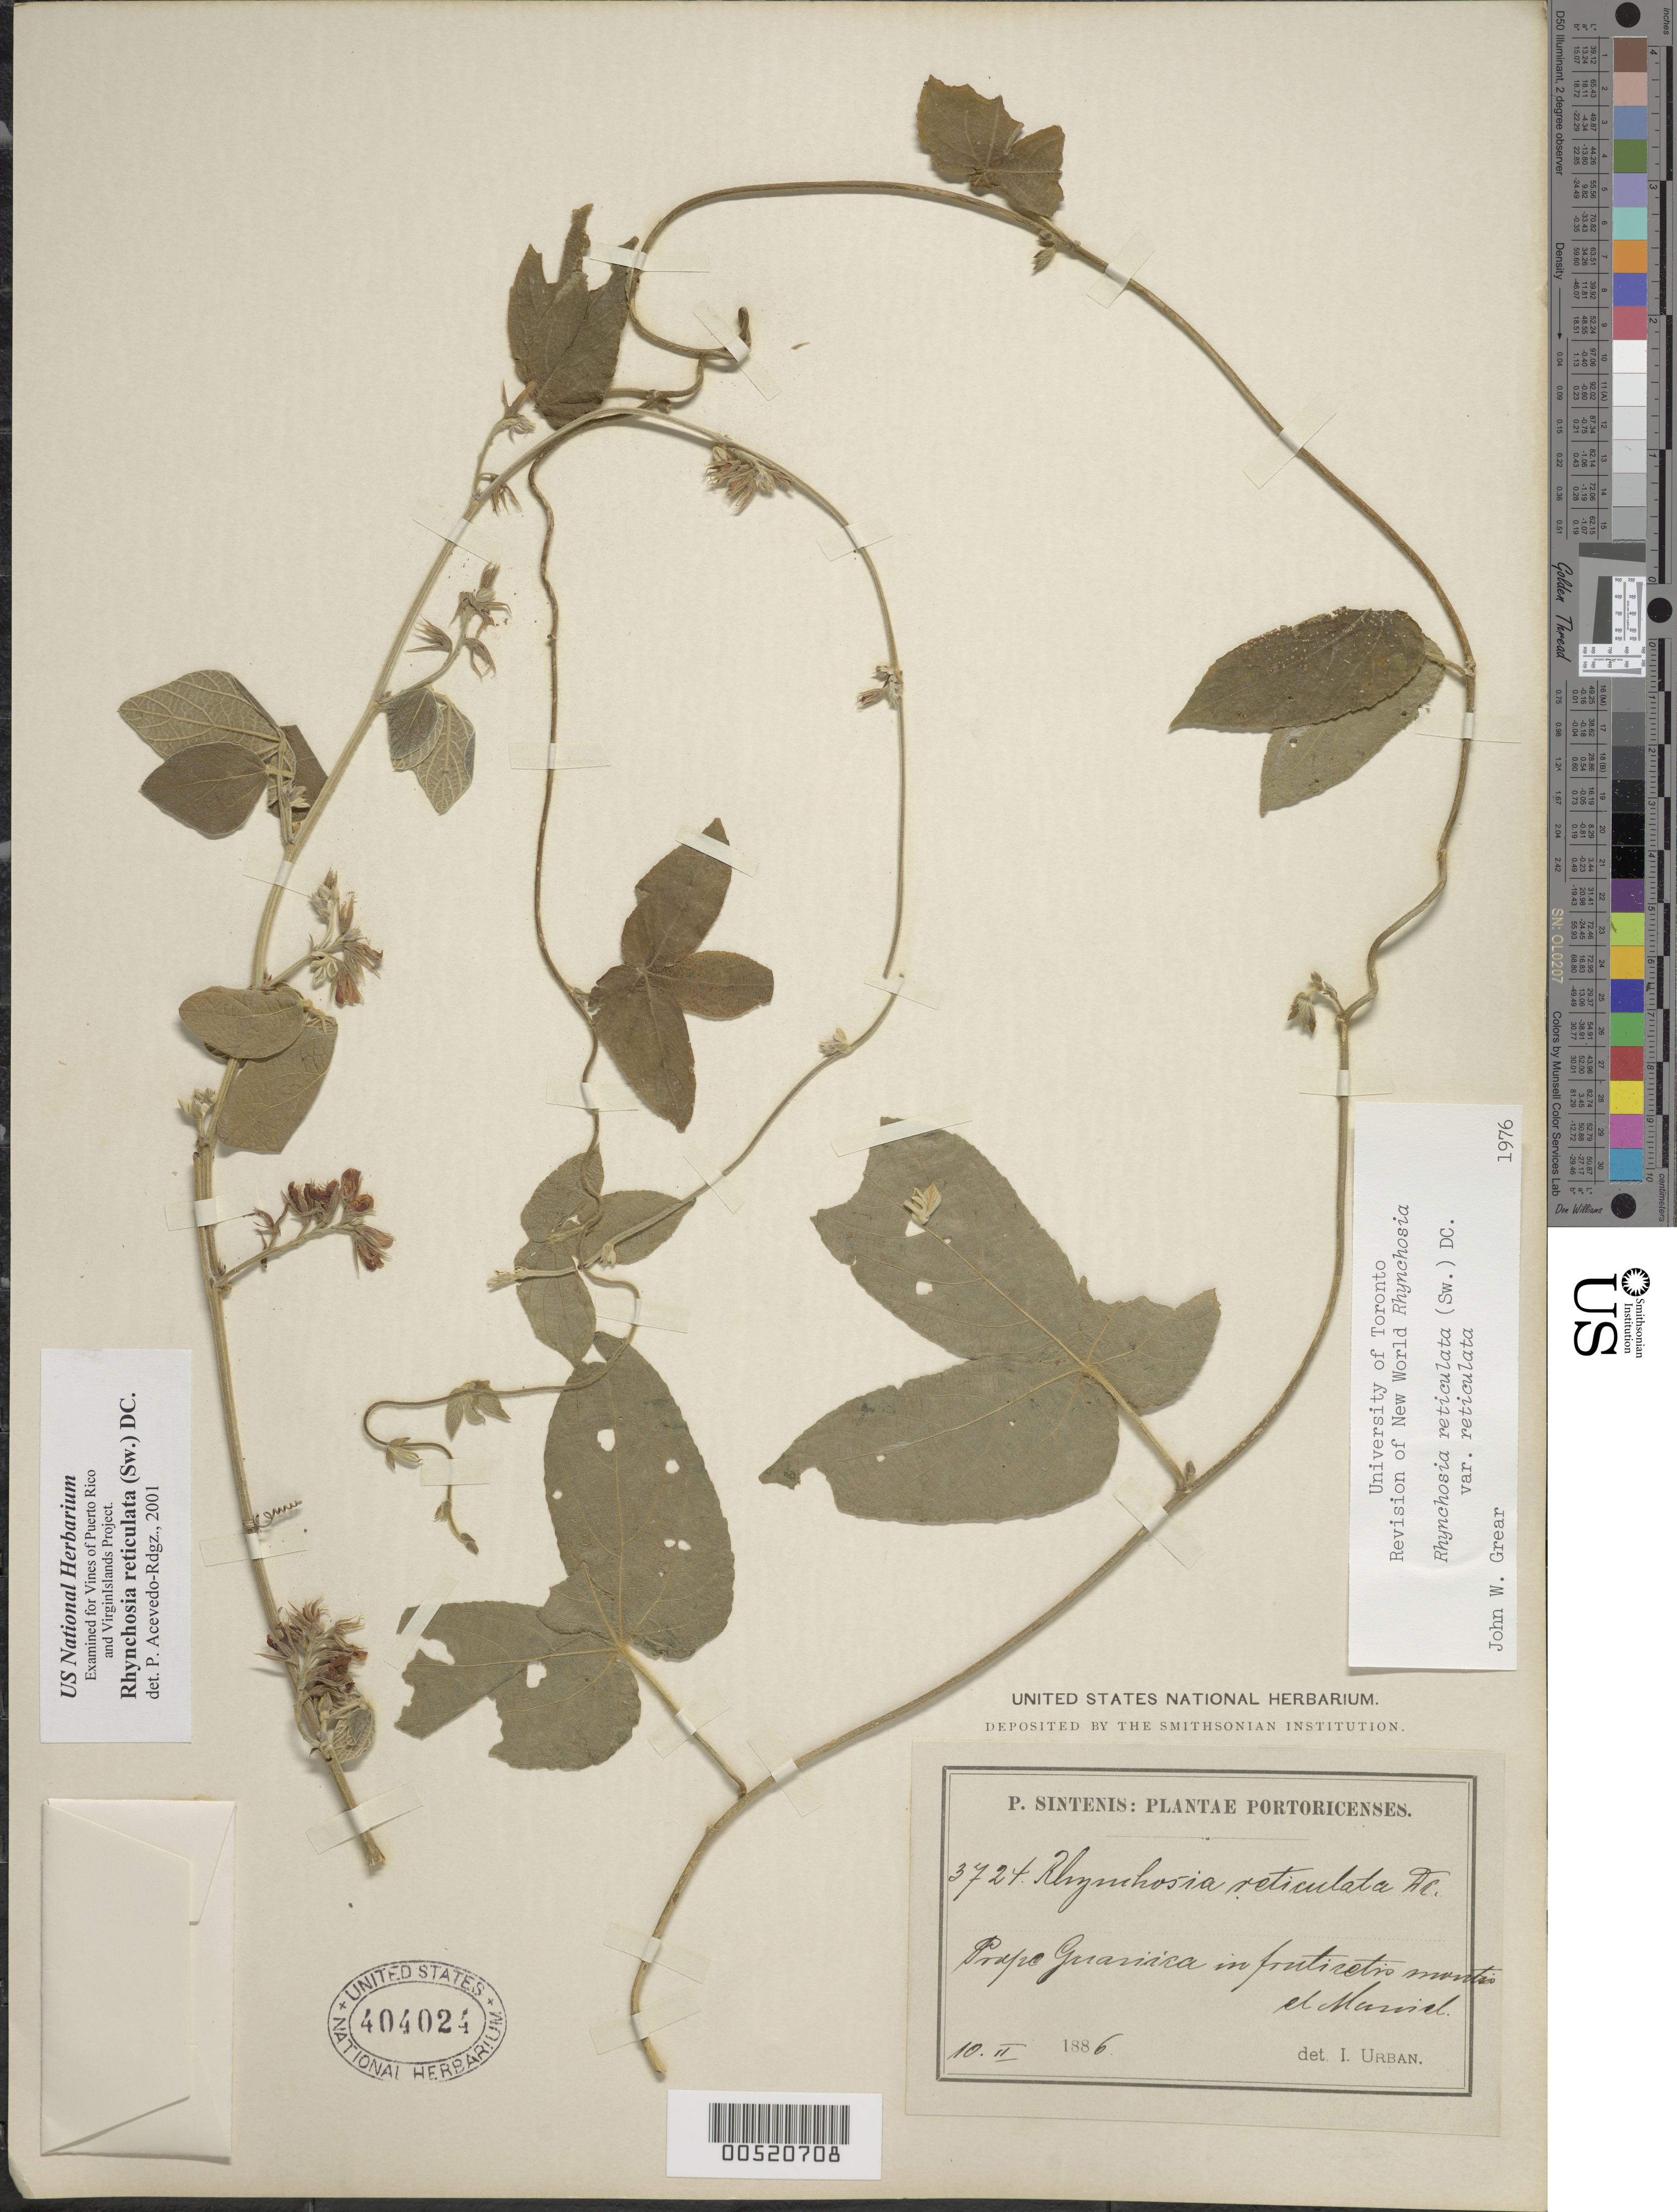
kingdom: Plantae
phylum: Tracheophyta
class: Magnoliopsida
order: Fabales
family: Fabaceae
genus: Rhynchosia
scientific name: Rhynchosia reticulata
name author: (Sw.) DC.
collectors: P. Sintenis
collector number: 3724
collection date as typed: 10 Feb 1886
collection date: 1886-02-10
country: Puerto Rico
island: Greater Antilles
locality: Prope Guanica. In fruticetis montis el Maniel.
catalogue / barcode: US 404024